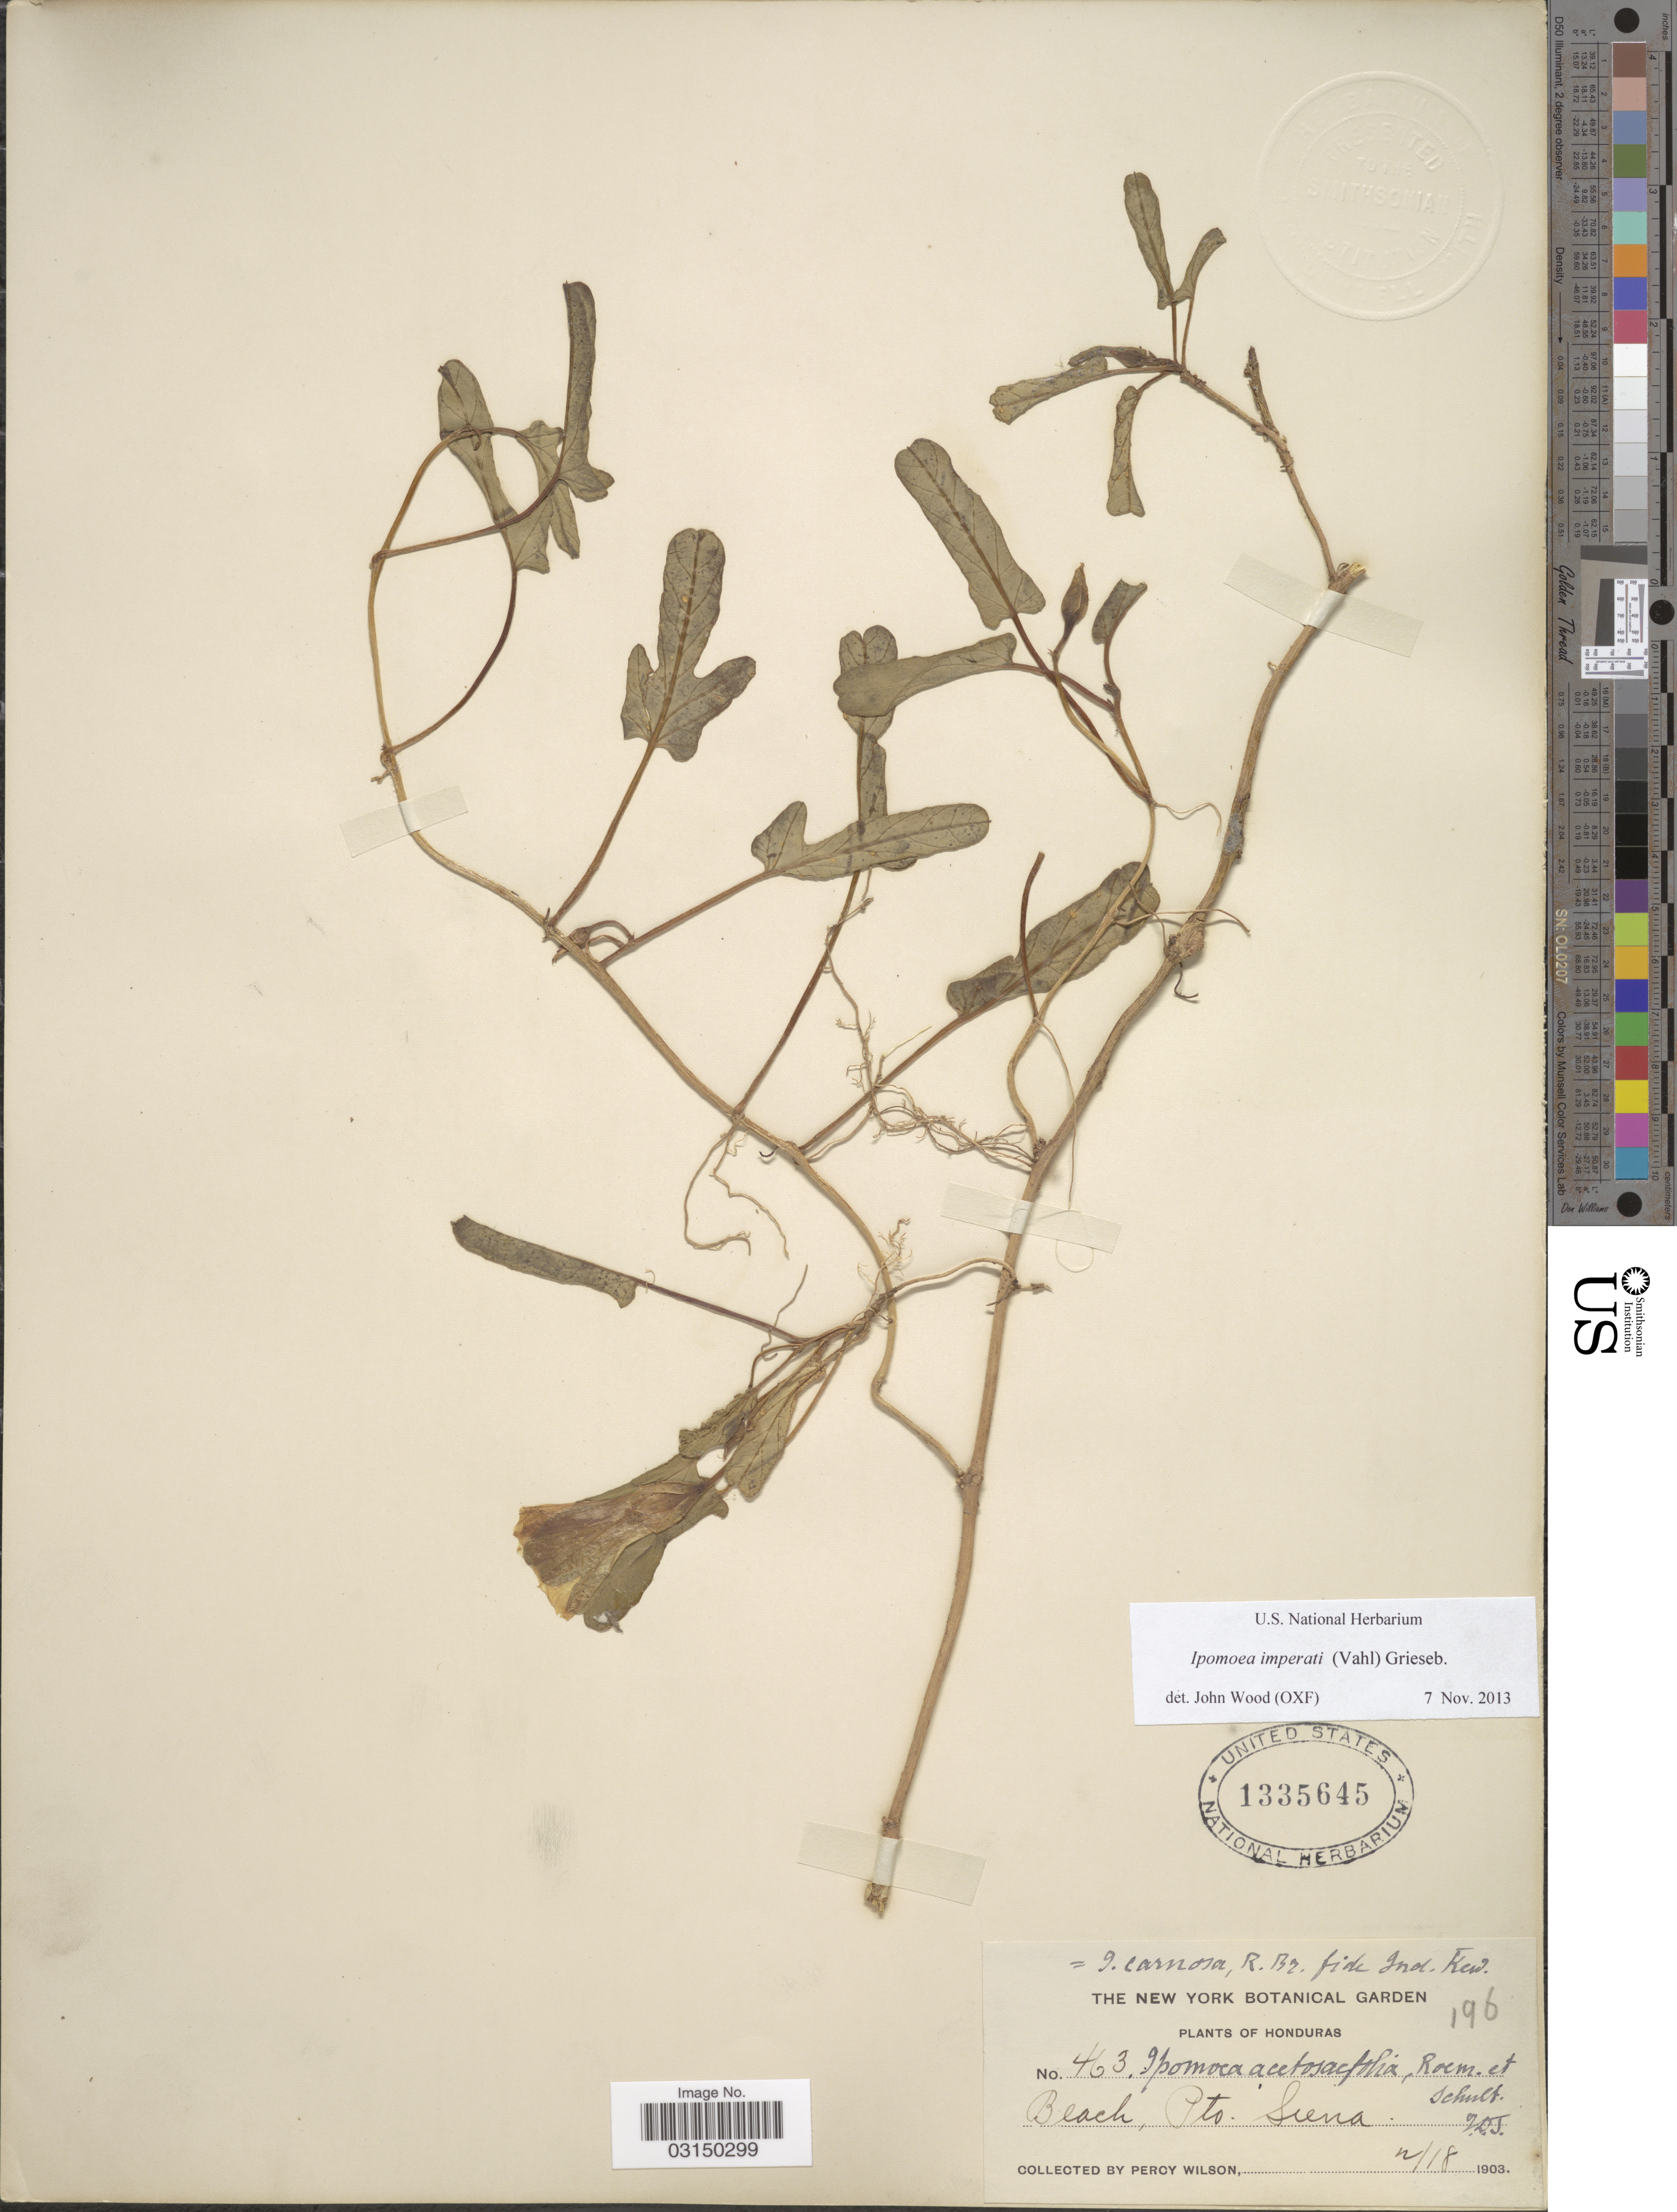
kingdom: Plantae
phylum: Tracheophyta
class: Magnoliopsida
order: Solanales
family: Convolvulaceae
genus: Ipomoea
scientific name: Ipomoea imperati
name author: (Vahl) Griseb.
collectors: P. Wilson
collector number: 463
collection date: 1903-12-18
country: Honduras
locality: Beach, Pto. Siena.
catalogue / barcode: US 1335645